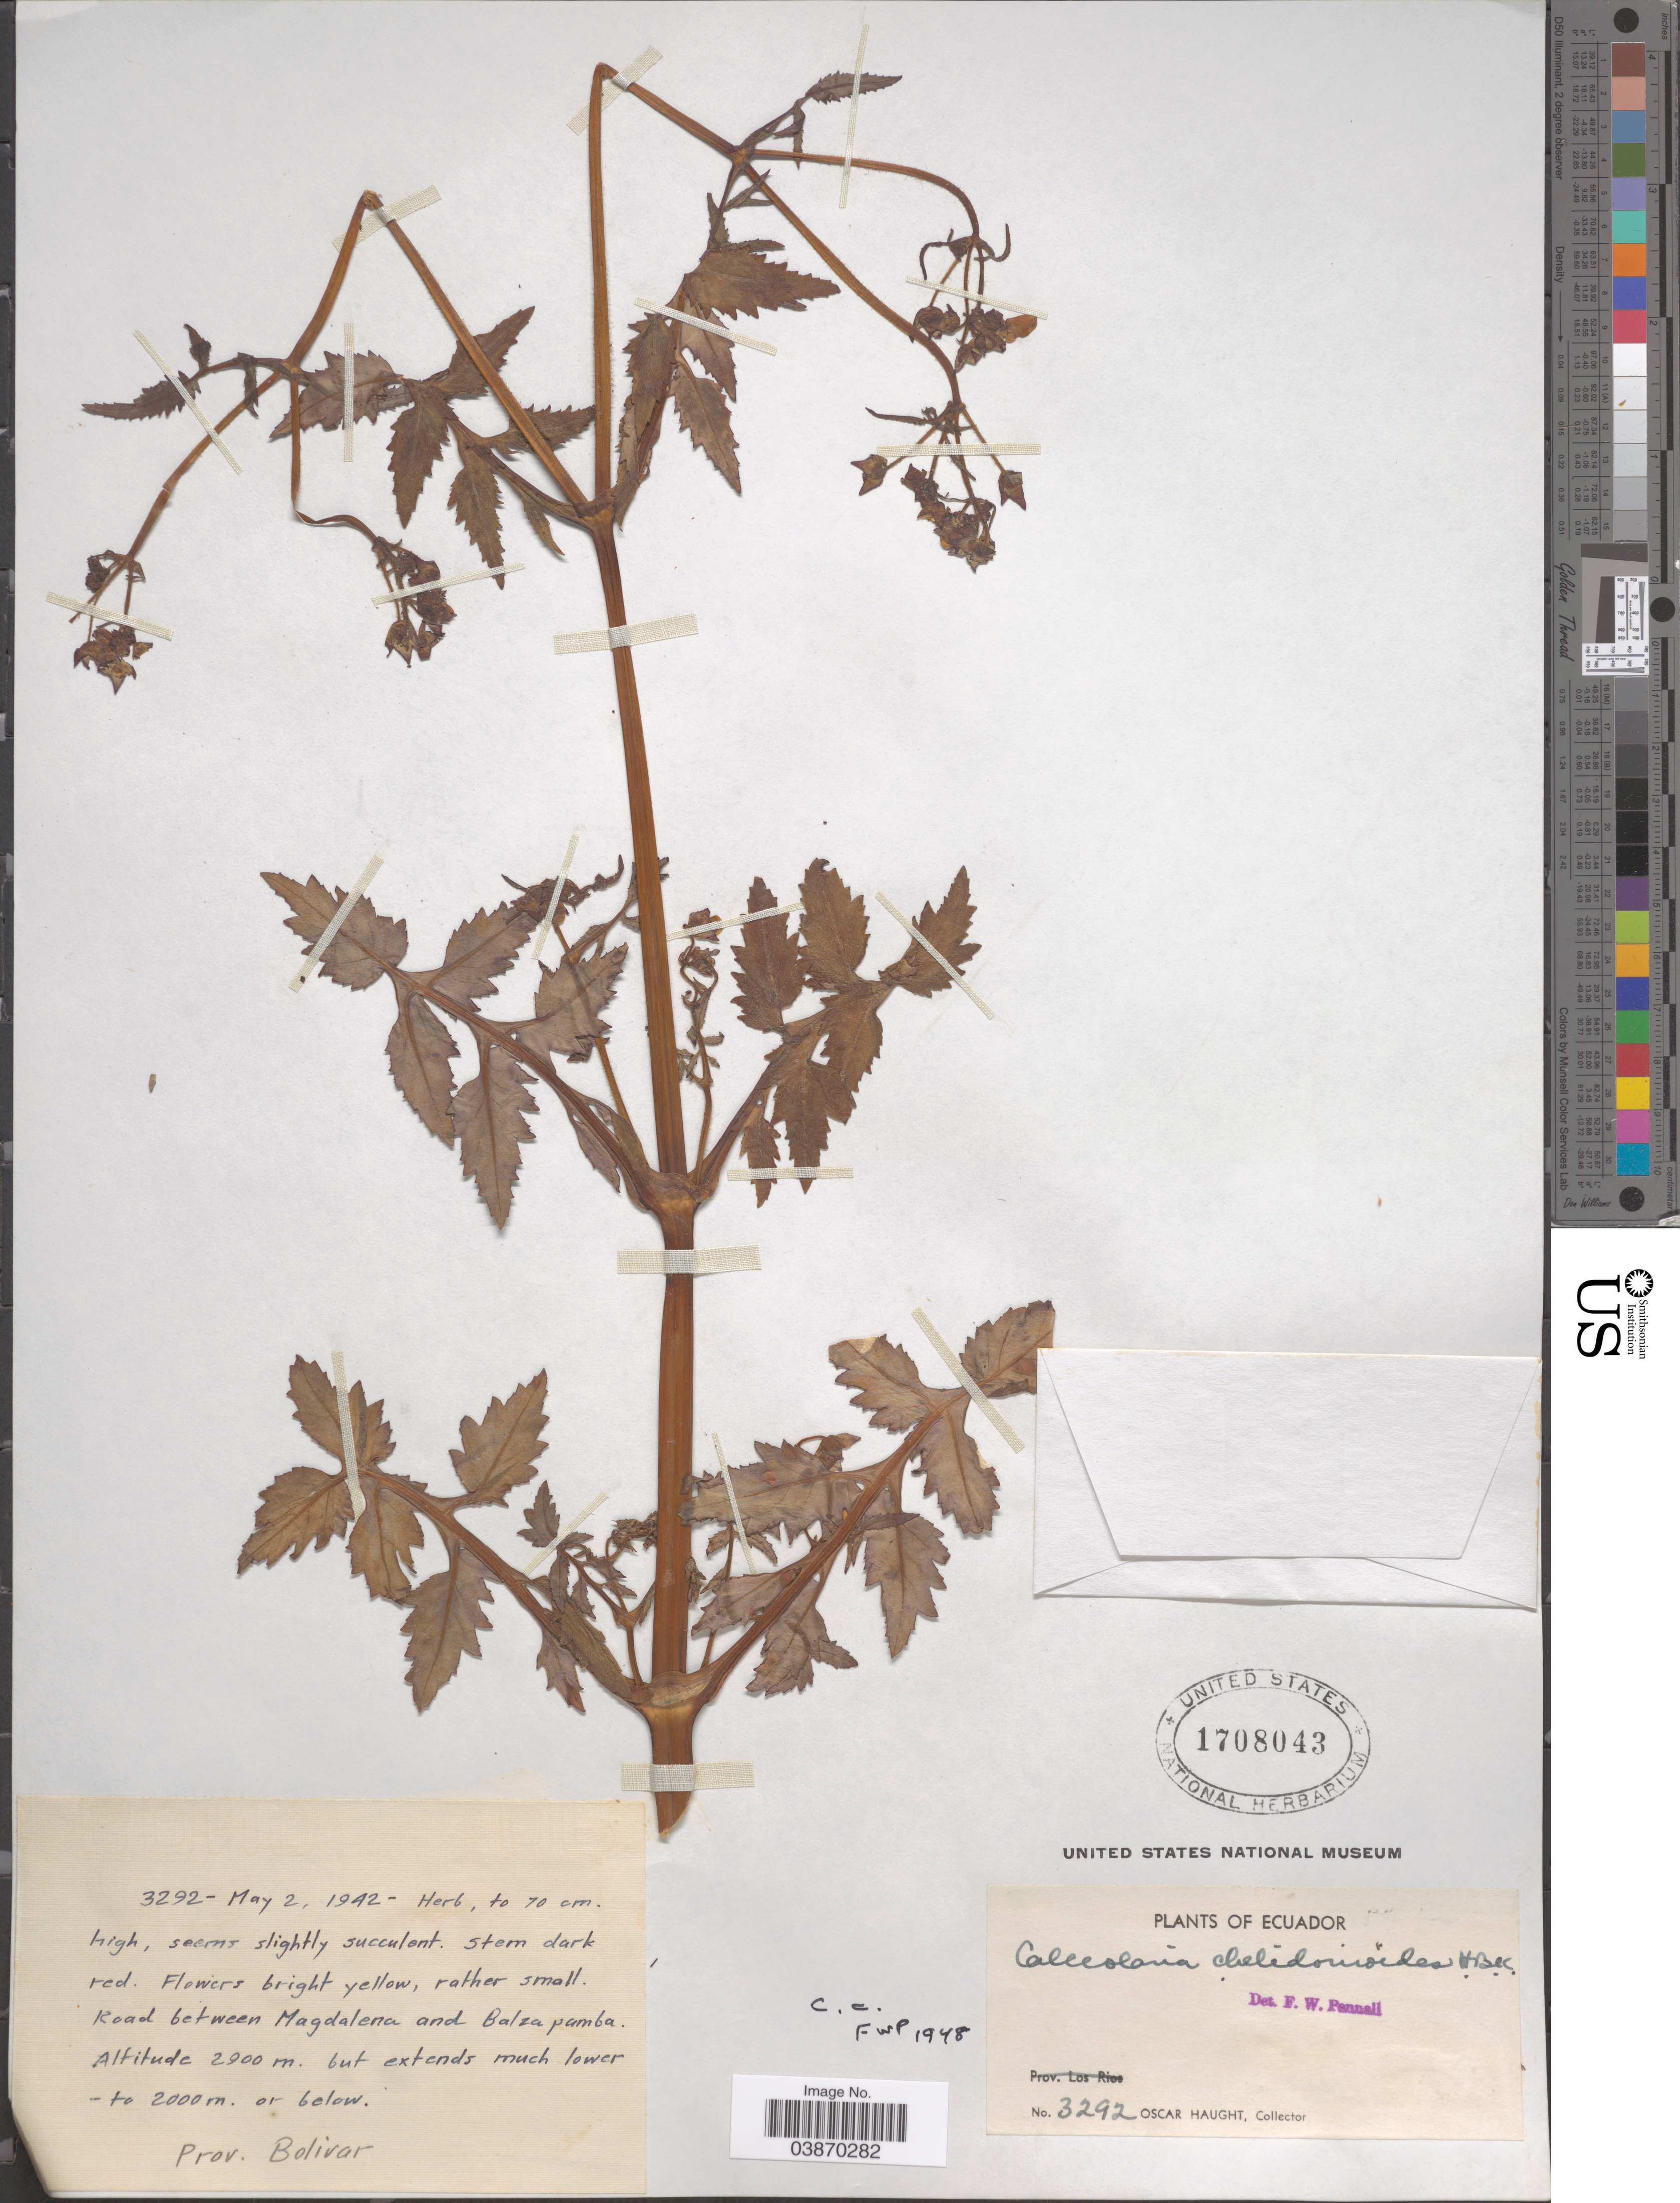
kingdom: Plantae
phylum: Tracheophyta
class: Magnoliopsida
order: Lamiales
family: Calceolariaceae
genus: Calceolaria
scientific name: Calceolaria chelidonioides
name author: Kunth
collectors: O. L. Haught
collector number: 3292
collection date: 1942-05-02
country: Ecuador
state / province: Bolívar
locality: Road between Magdalena and Balzapamba.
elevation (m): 2900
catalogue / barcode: US 1708043